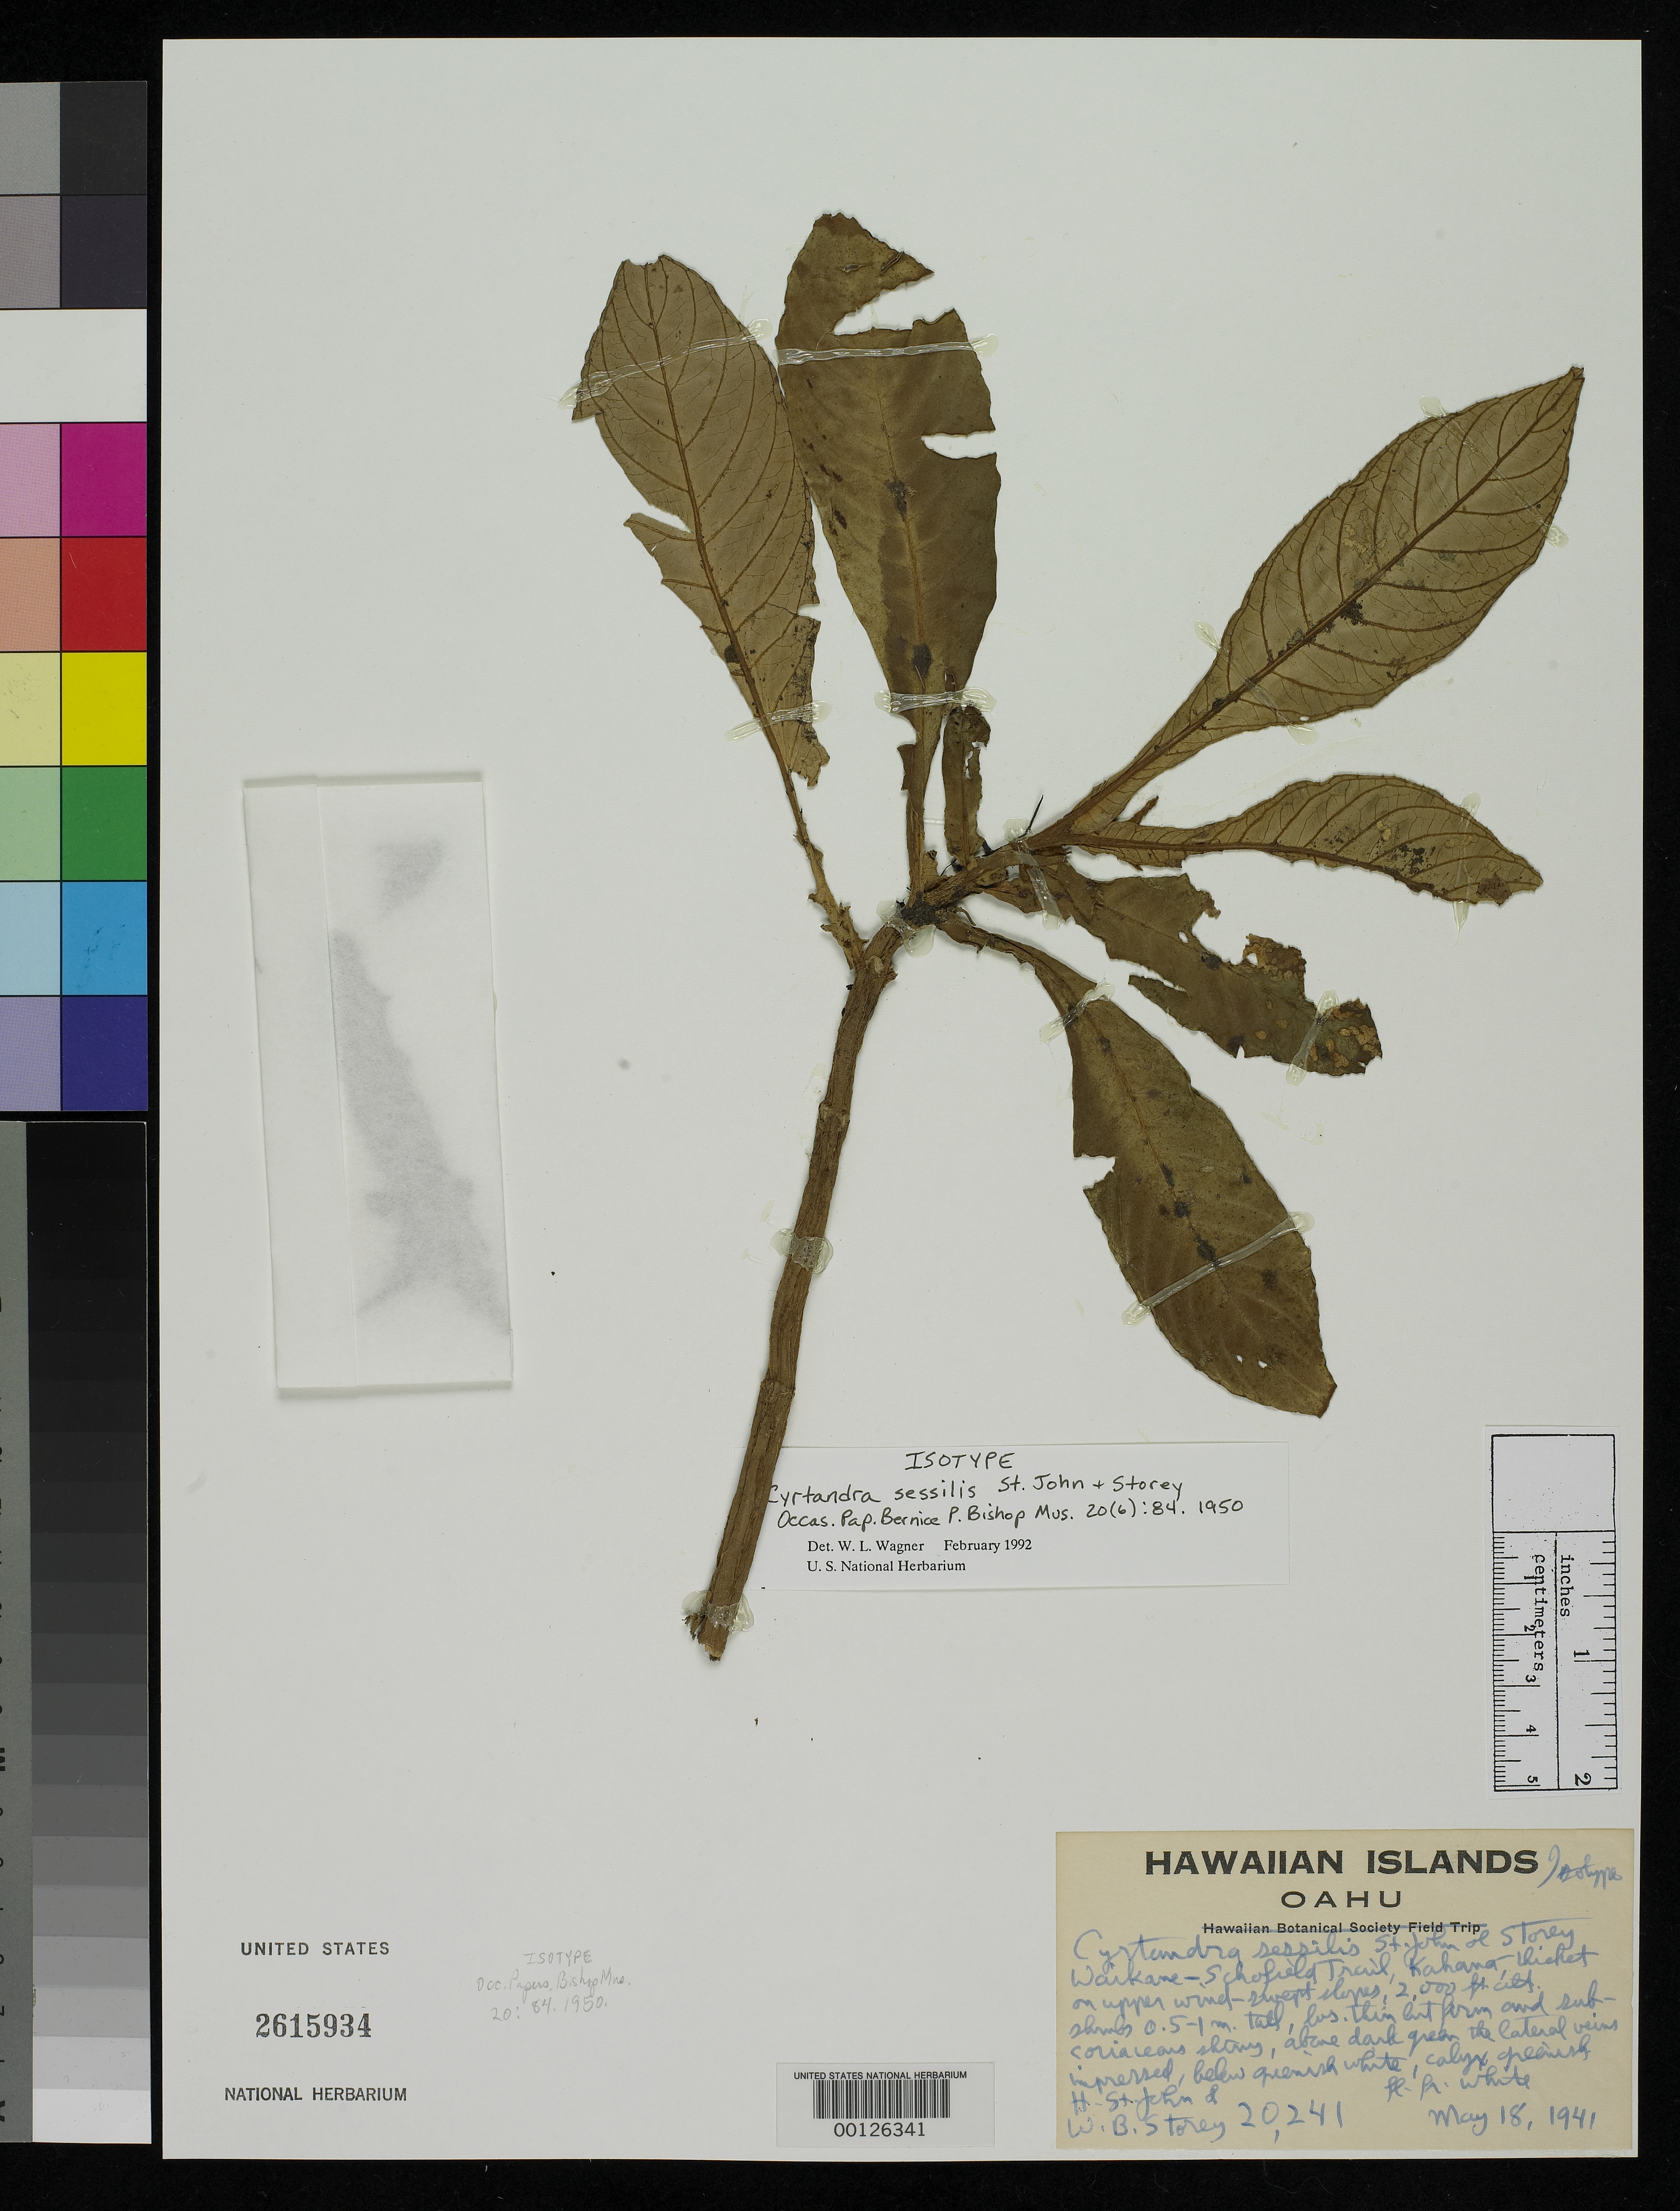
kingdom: Plantae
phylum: Tracheophyta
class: Magnoliopsida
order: Lamiales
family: Gesneriaceae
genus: Cyrtandra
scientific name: Cyrtandra sessilis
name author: H. St. John & Storey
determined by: Wagner, W. L., (BOT), Smithsonian Institution - National Museum of Natural History (UNITED STATES)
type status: Isotype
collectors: H. St. John & W. Storey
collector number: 20241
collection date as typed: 18 May 1941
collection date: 1941-05-18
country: United States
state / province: Hawaii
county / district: Honolulu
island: Oahu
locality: Waikane-Schofield Trail, Kahana.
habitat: Thicket on upper wind-swept slopes.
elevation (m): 610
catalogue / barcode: US 2615934